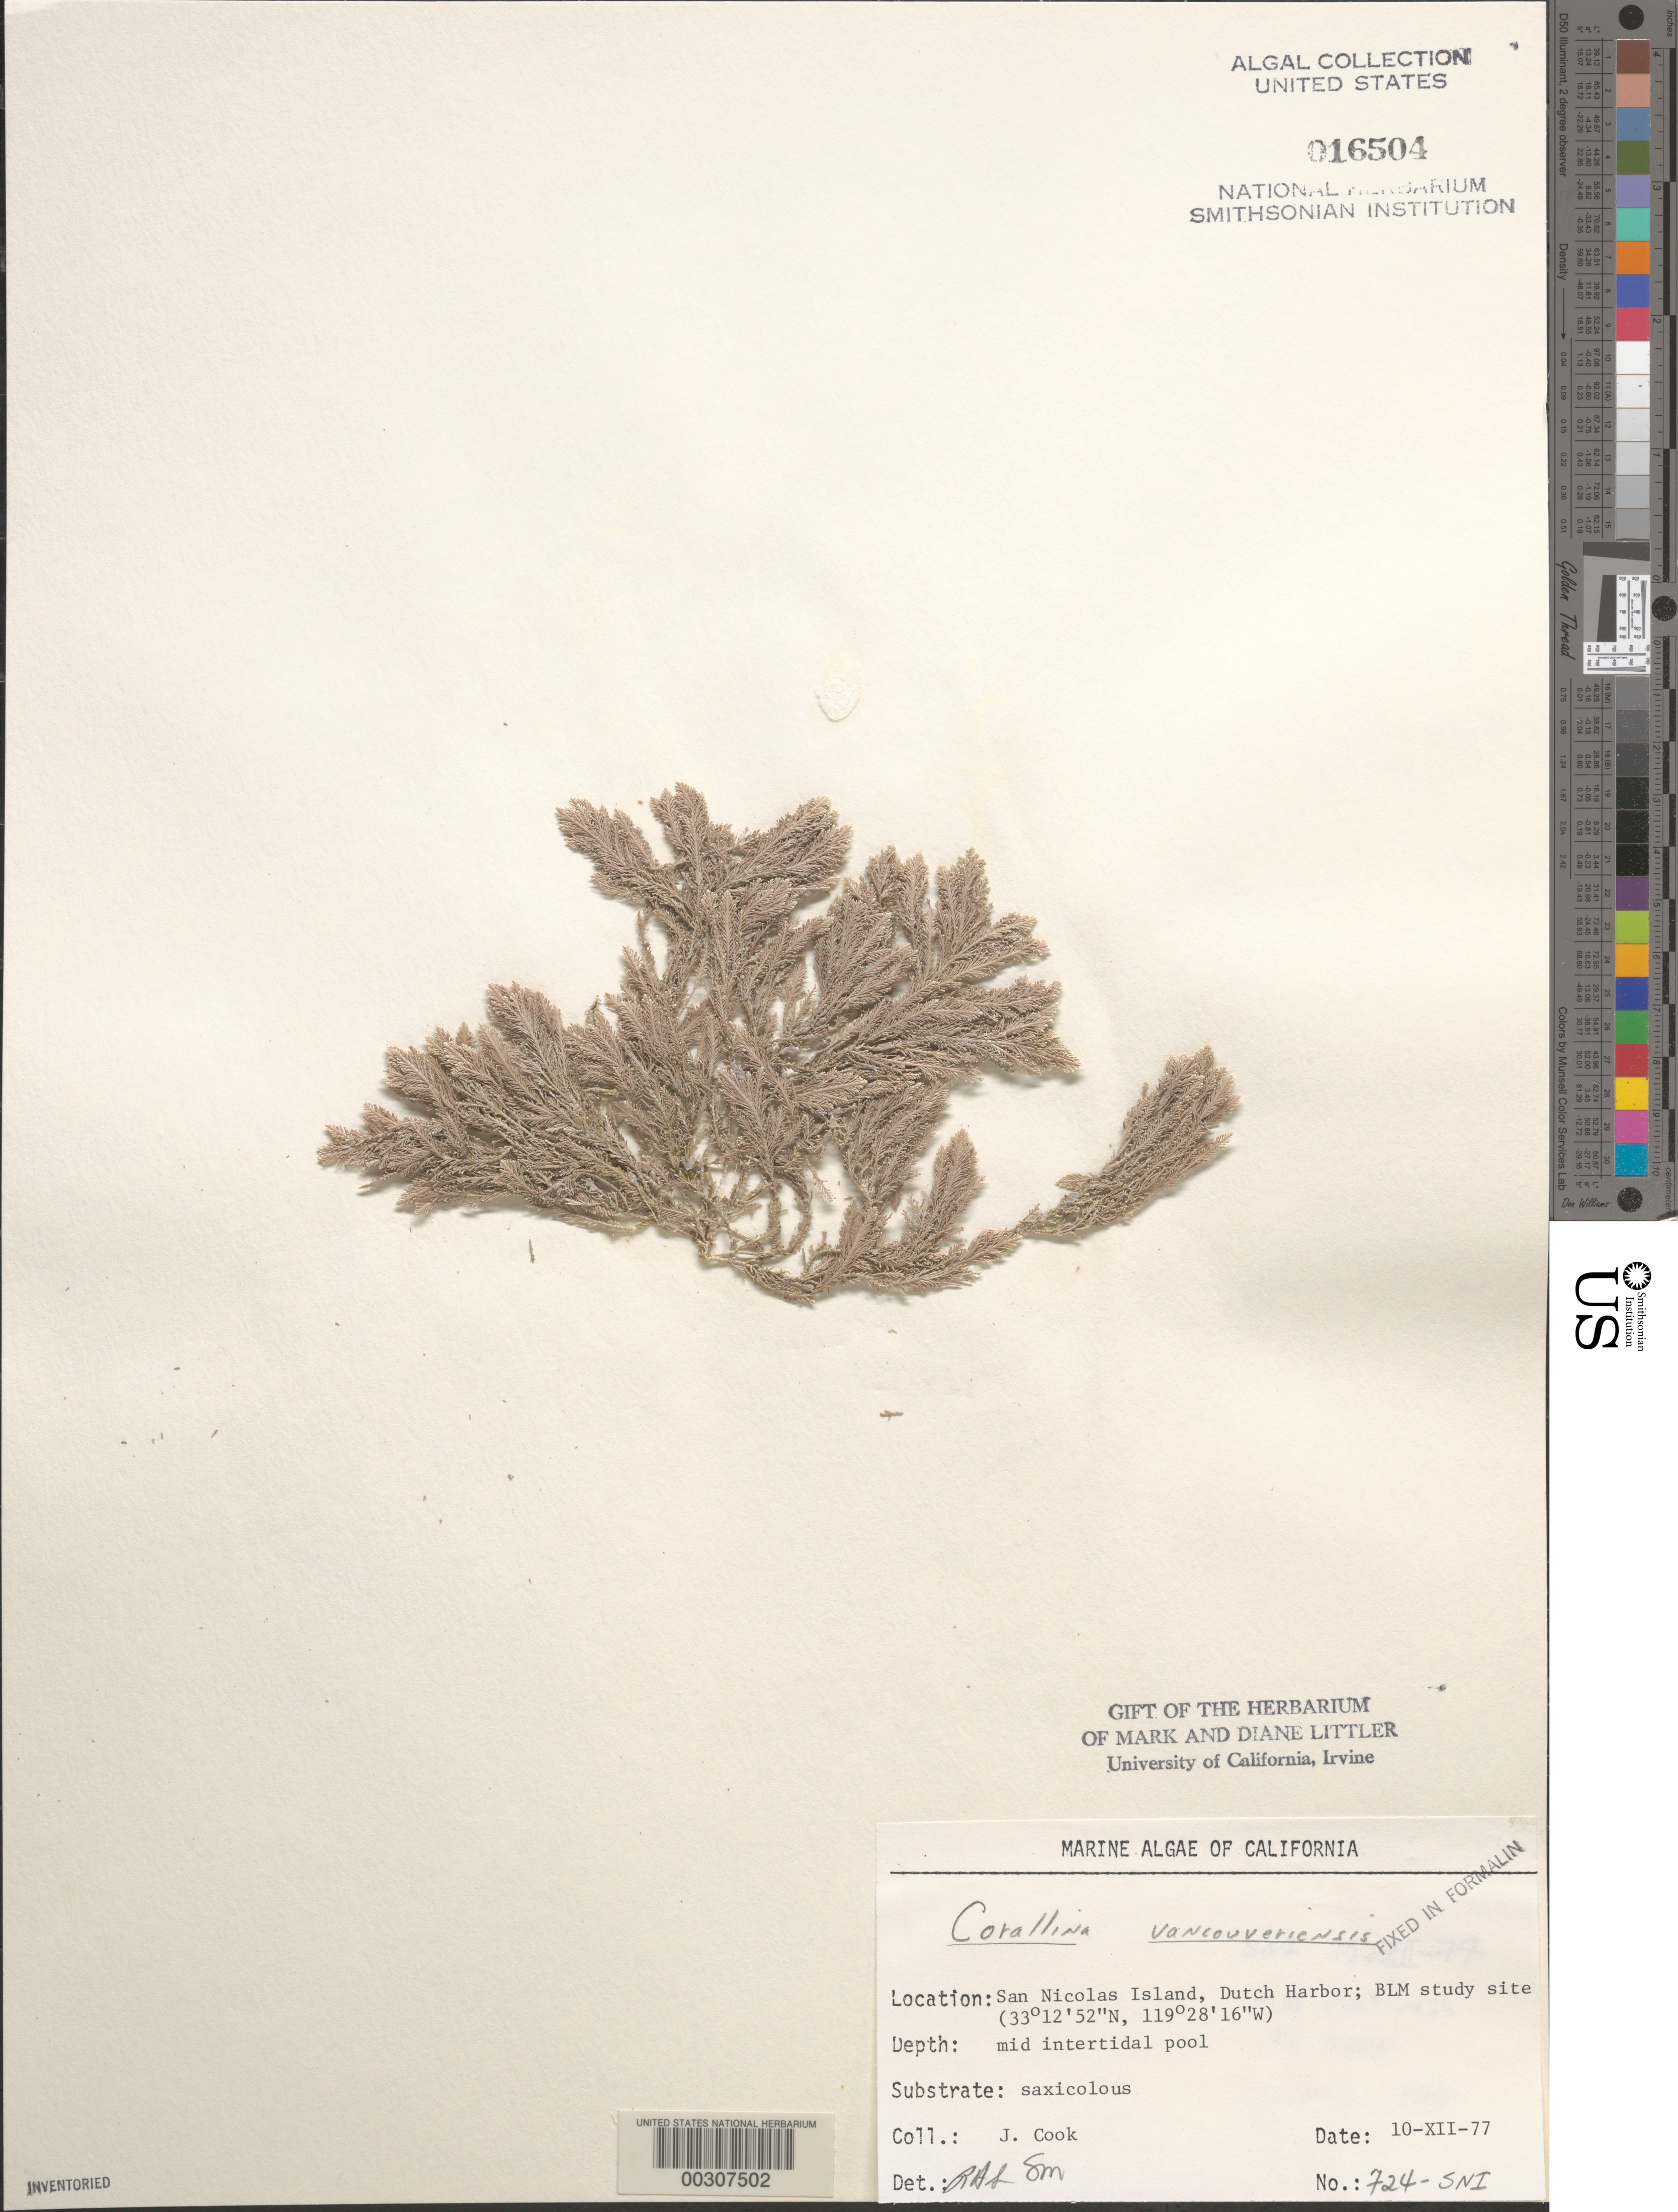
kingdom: Plantae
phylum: Rhodophyta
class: Florideophyceae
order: Corallinales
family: Corallinaceae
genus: Corallina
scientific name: Corallina vancouveriensis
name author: Yendo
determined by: Sims, Robert H.; Murray, S. N.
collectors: J. Cook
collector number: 724-sni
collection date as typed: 10 Dec 1977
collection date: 1977-12-10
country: United States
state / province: California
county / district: Ventura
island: San Nicolas Island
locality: Dutch Harbor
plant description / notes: BLM-SOCALBIGHT Rocky Intertidal Survey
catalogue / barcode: US 16504